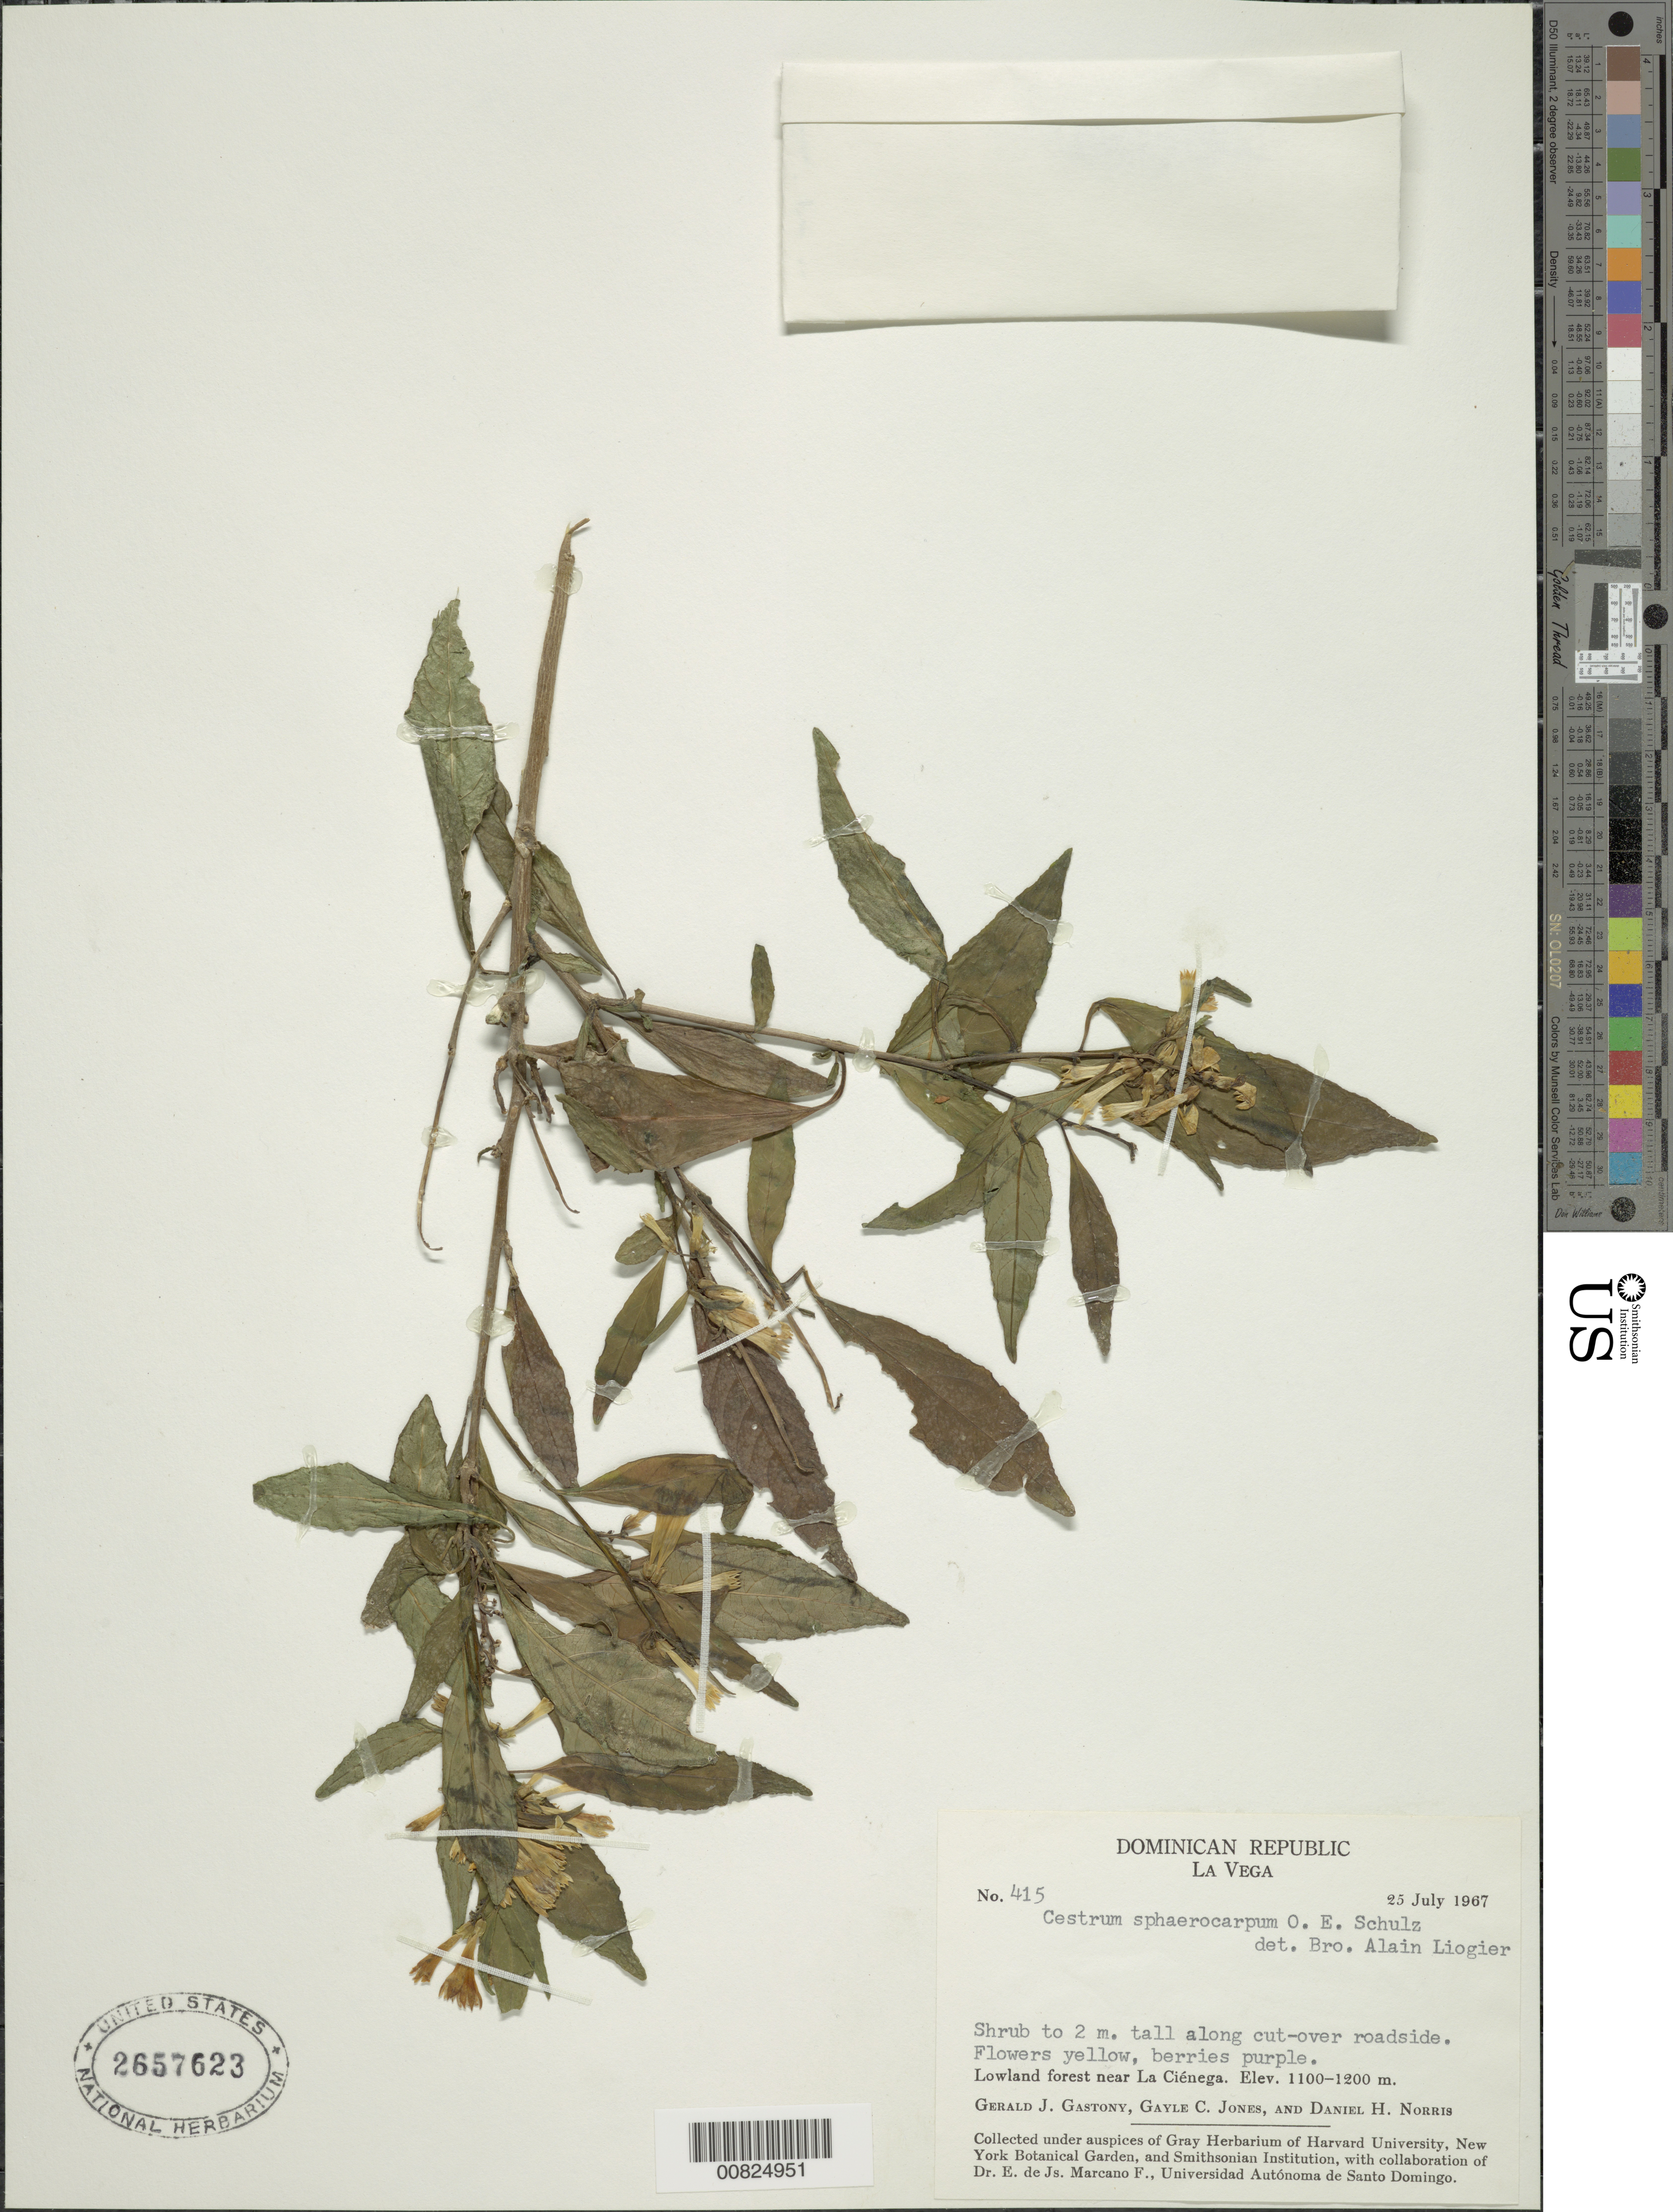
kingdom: Plantae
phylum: Tracheophyta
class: Magnoliopsida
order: Solanales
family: Solanaceae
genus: Cestrum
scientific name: Cestrum sphaerocarpum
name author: O.E. Schulz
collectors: G. Gastony, G. C. Jones & D. H. Norris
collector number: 415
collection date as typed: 25 Jul 1967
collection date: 1967-07-25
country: Dominican Republic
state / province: La Vega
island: Hispaniola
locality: Near La Ciénaga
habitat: Along cut-over roadside in lowland forest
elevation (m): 1100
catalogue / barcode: US 2657623